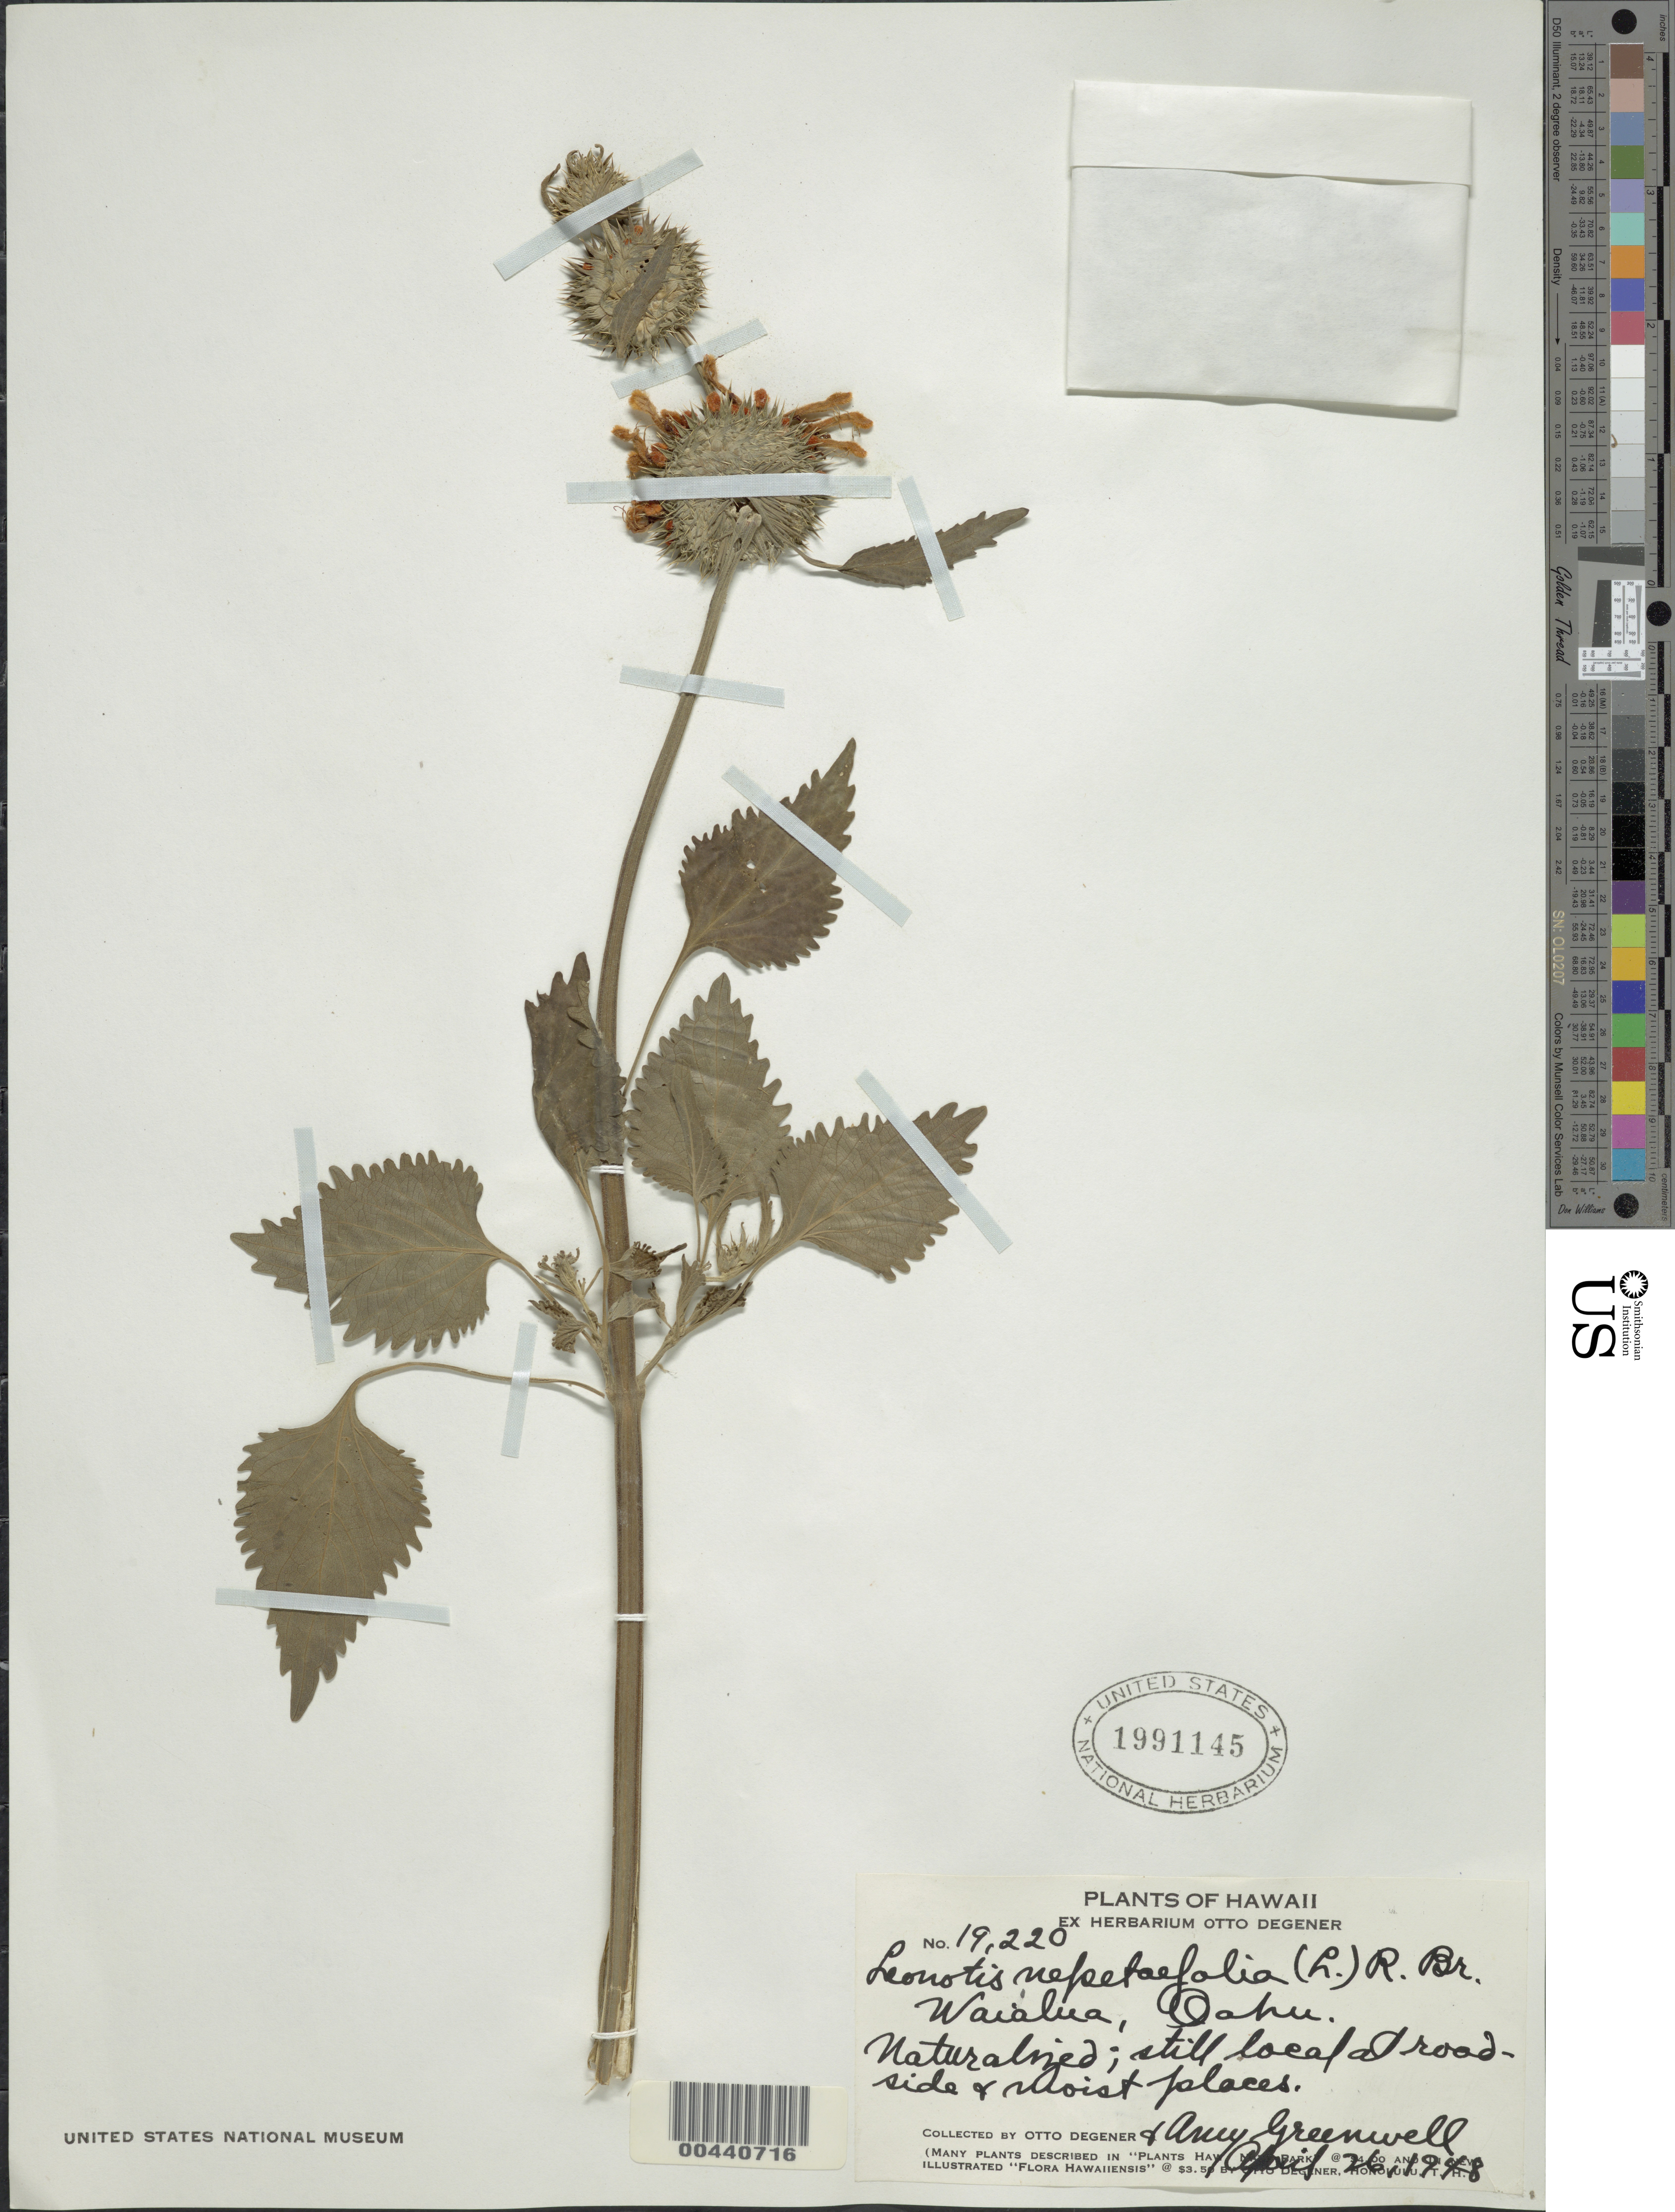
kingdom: Plantae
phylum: Tracheophyta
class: Magnoliopsida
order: Lamiales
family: Lamiaceae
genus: Leonotis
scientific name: Leonotis nepetifolia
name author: (L.) R. Br.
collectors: O. Degener & A. B. Greenwell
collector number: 19220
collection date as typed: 26 Apr 1948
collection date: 1948-04-26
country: United States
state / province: Hawaii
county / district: Kauai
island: Kaua'i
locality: Waialua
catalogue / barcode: US 1991145